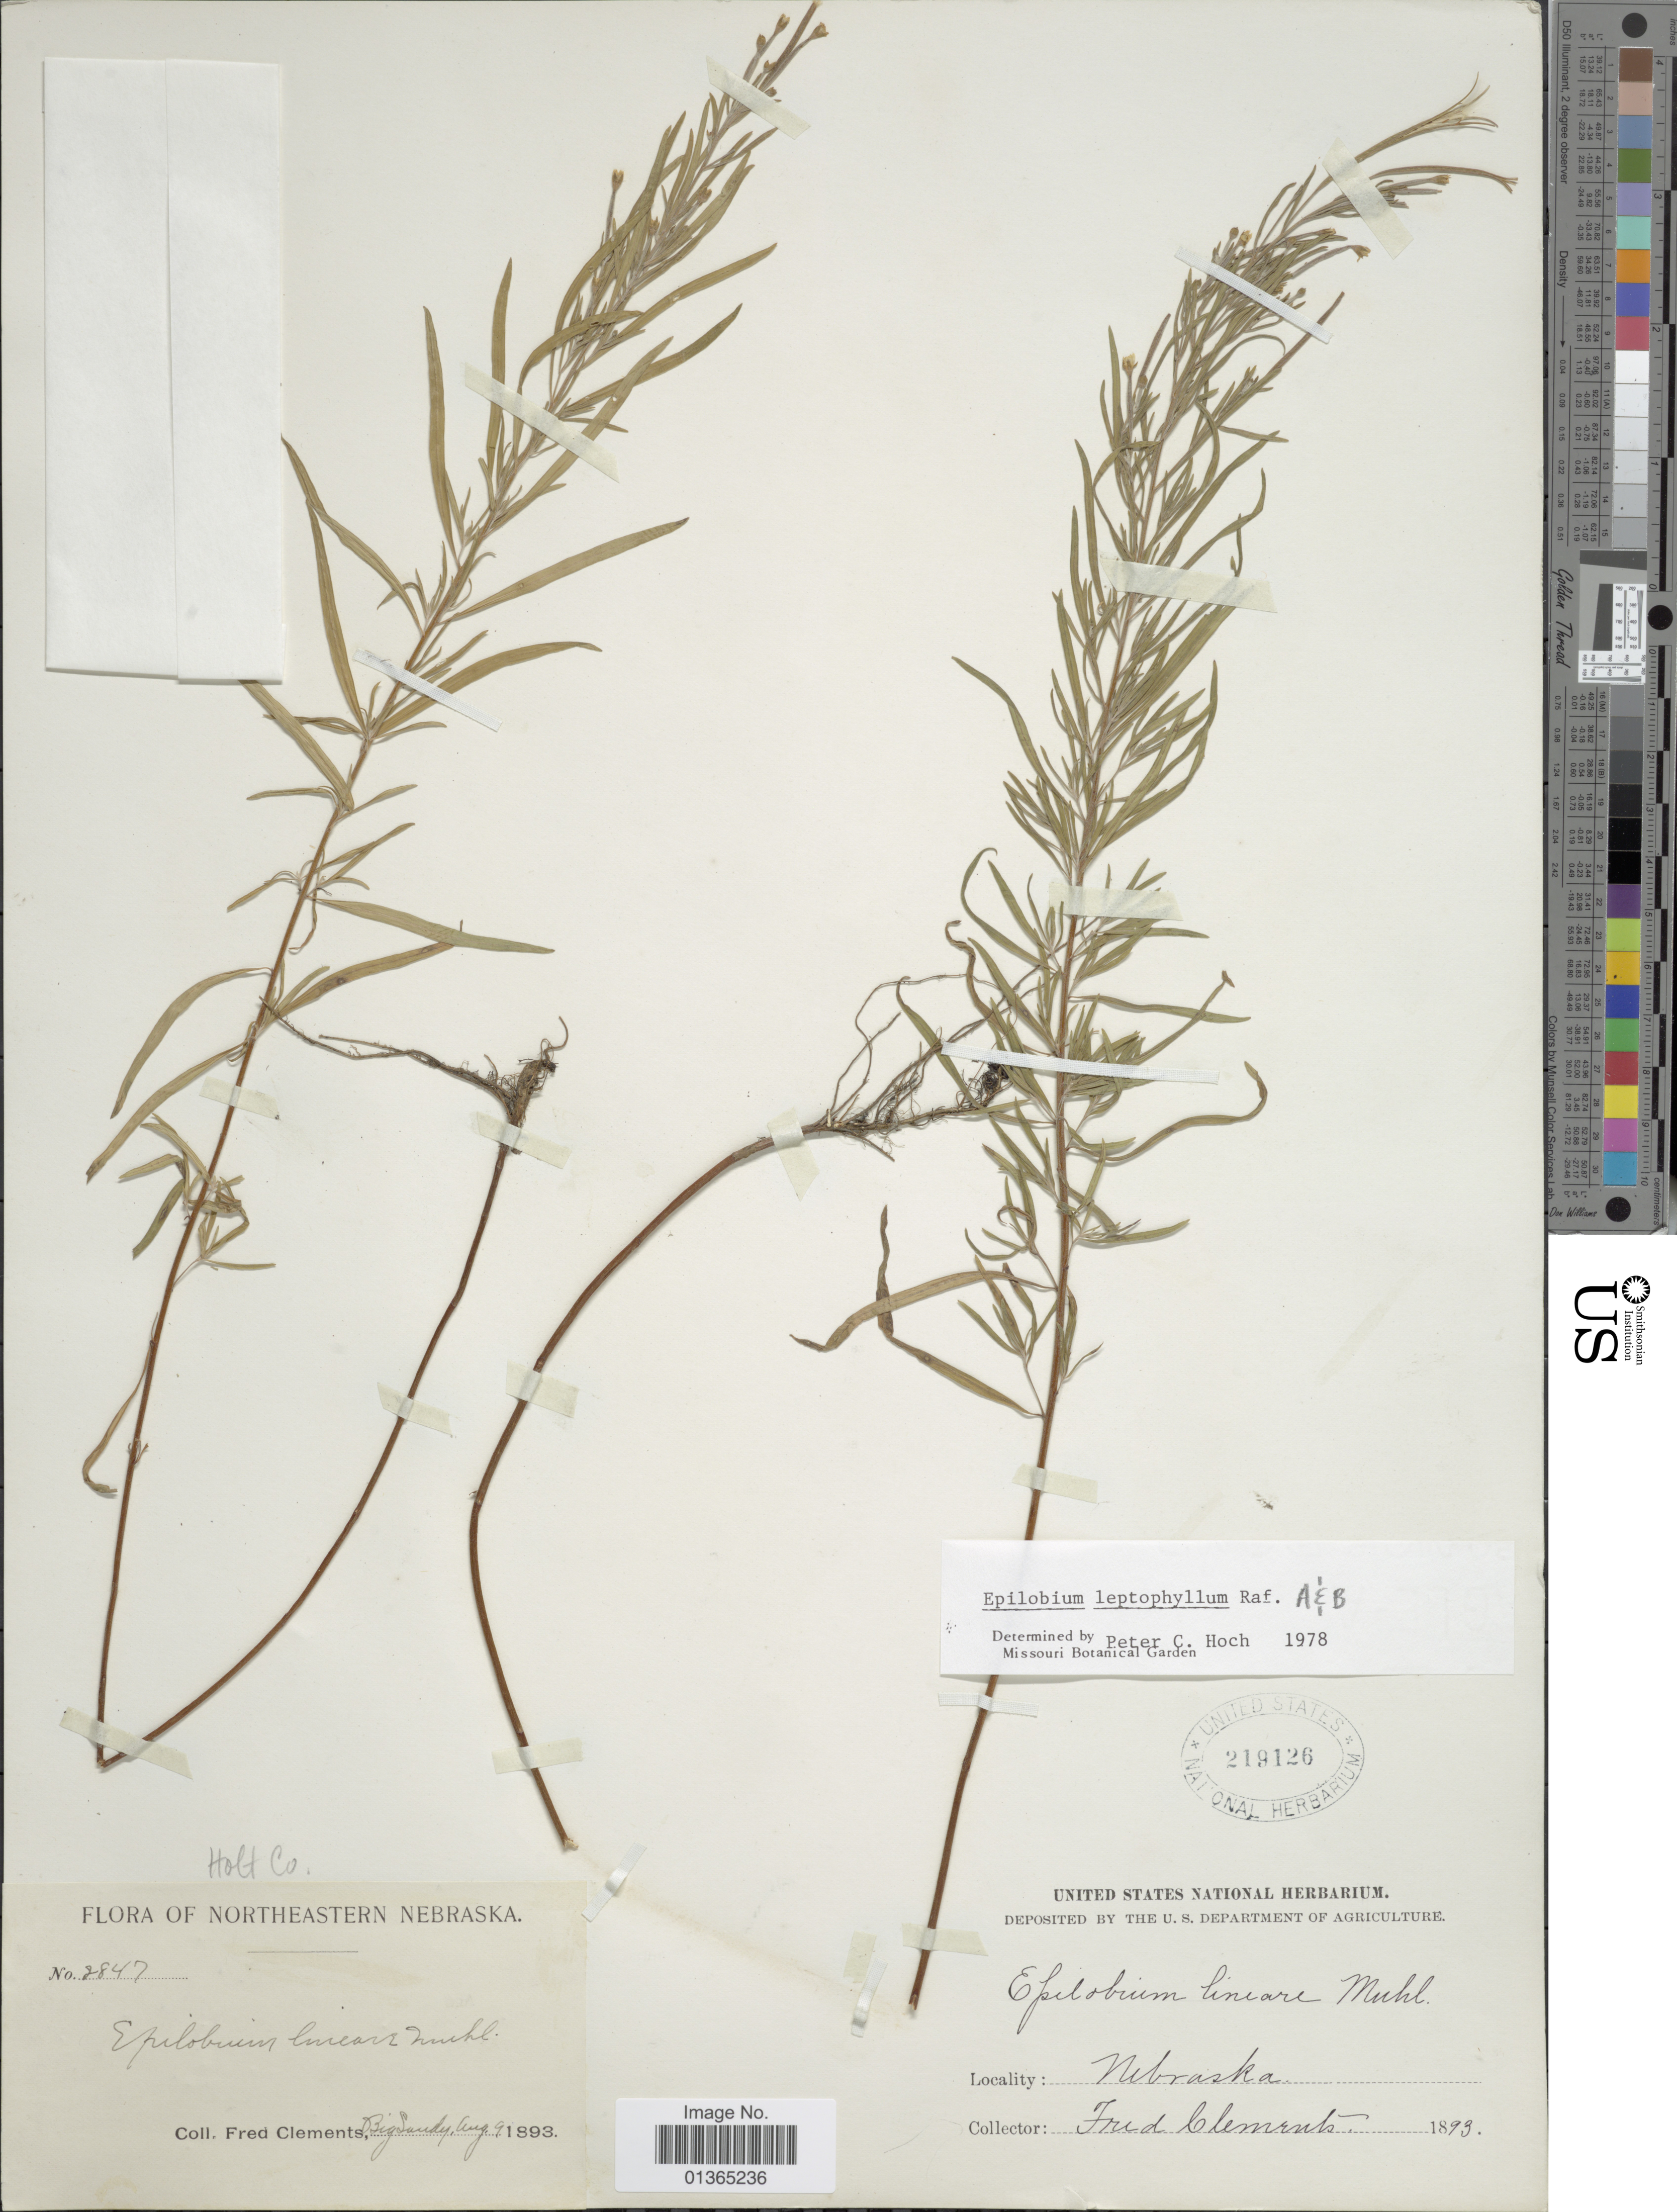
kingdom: Plantae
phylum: Tracheophyta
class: Magnoliopsida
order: Myrtales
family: Onagraceae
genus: Epilobium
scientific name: Epilobium leptophyllum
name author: Raf.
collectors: F. E. Clements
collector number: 2847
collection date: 1893-08-09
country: United States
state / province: Nebraska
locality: Northeastern Nebraska. Holt Co.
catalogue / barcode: US 219126